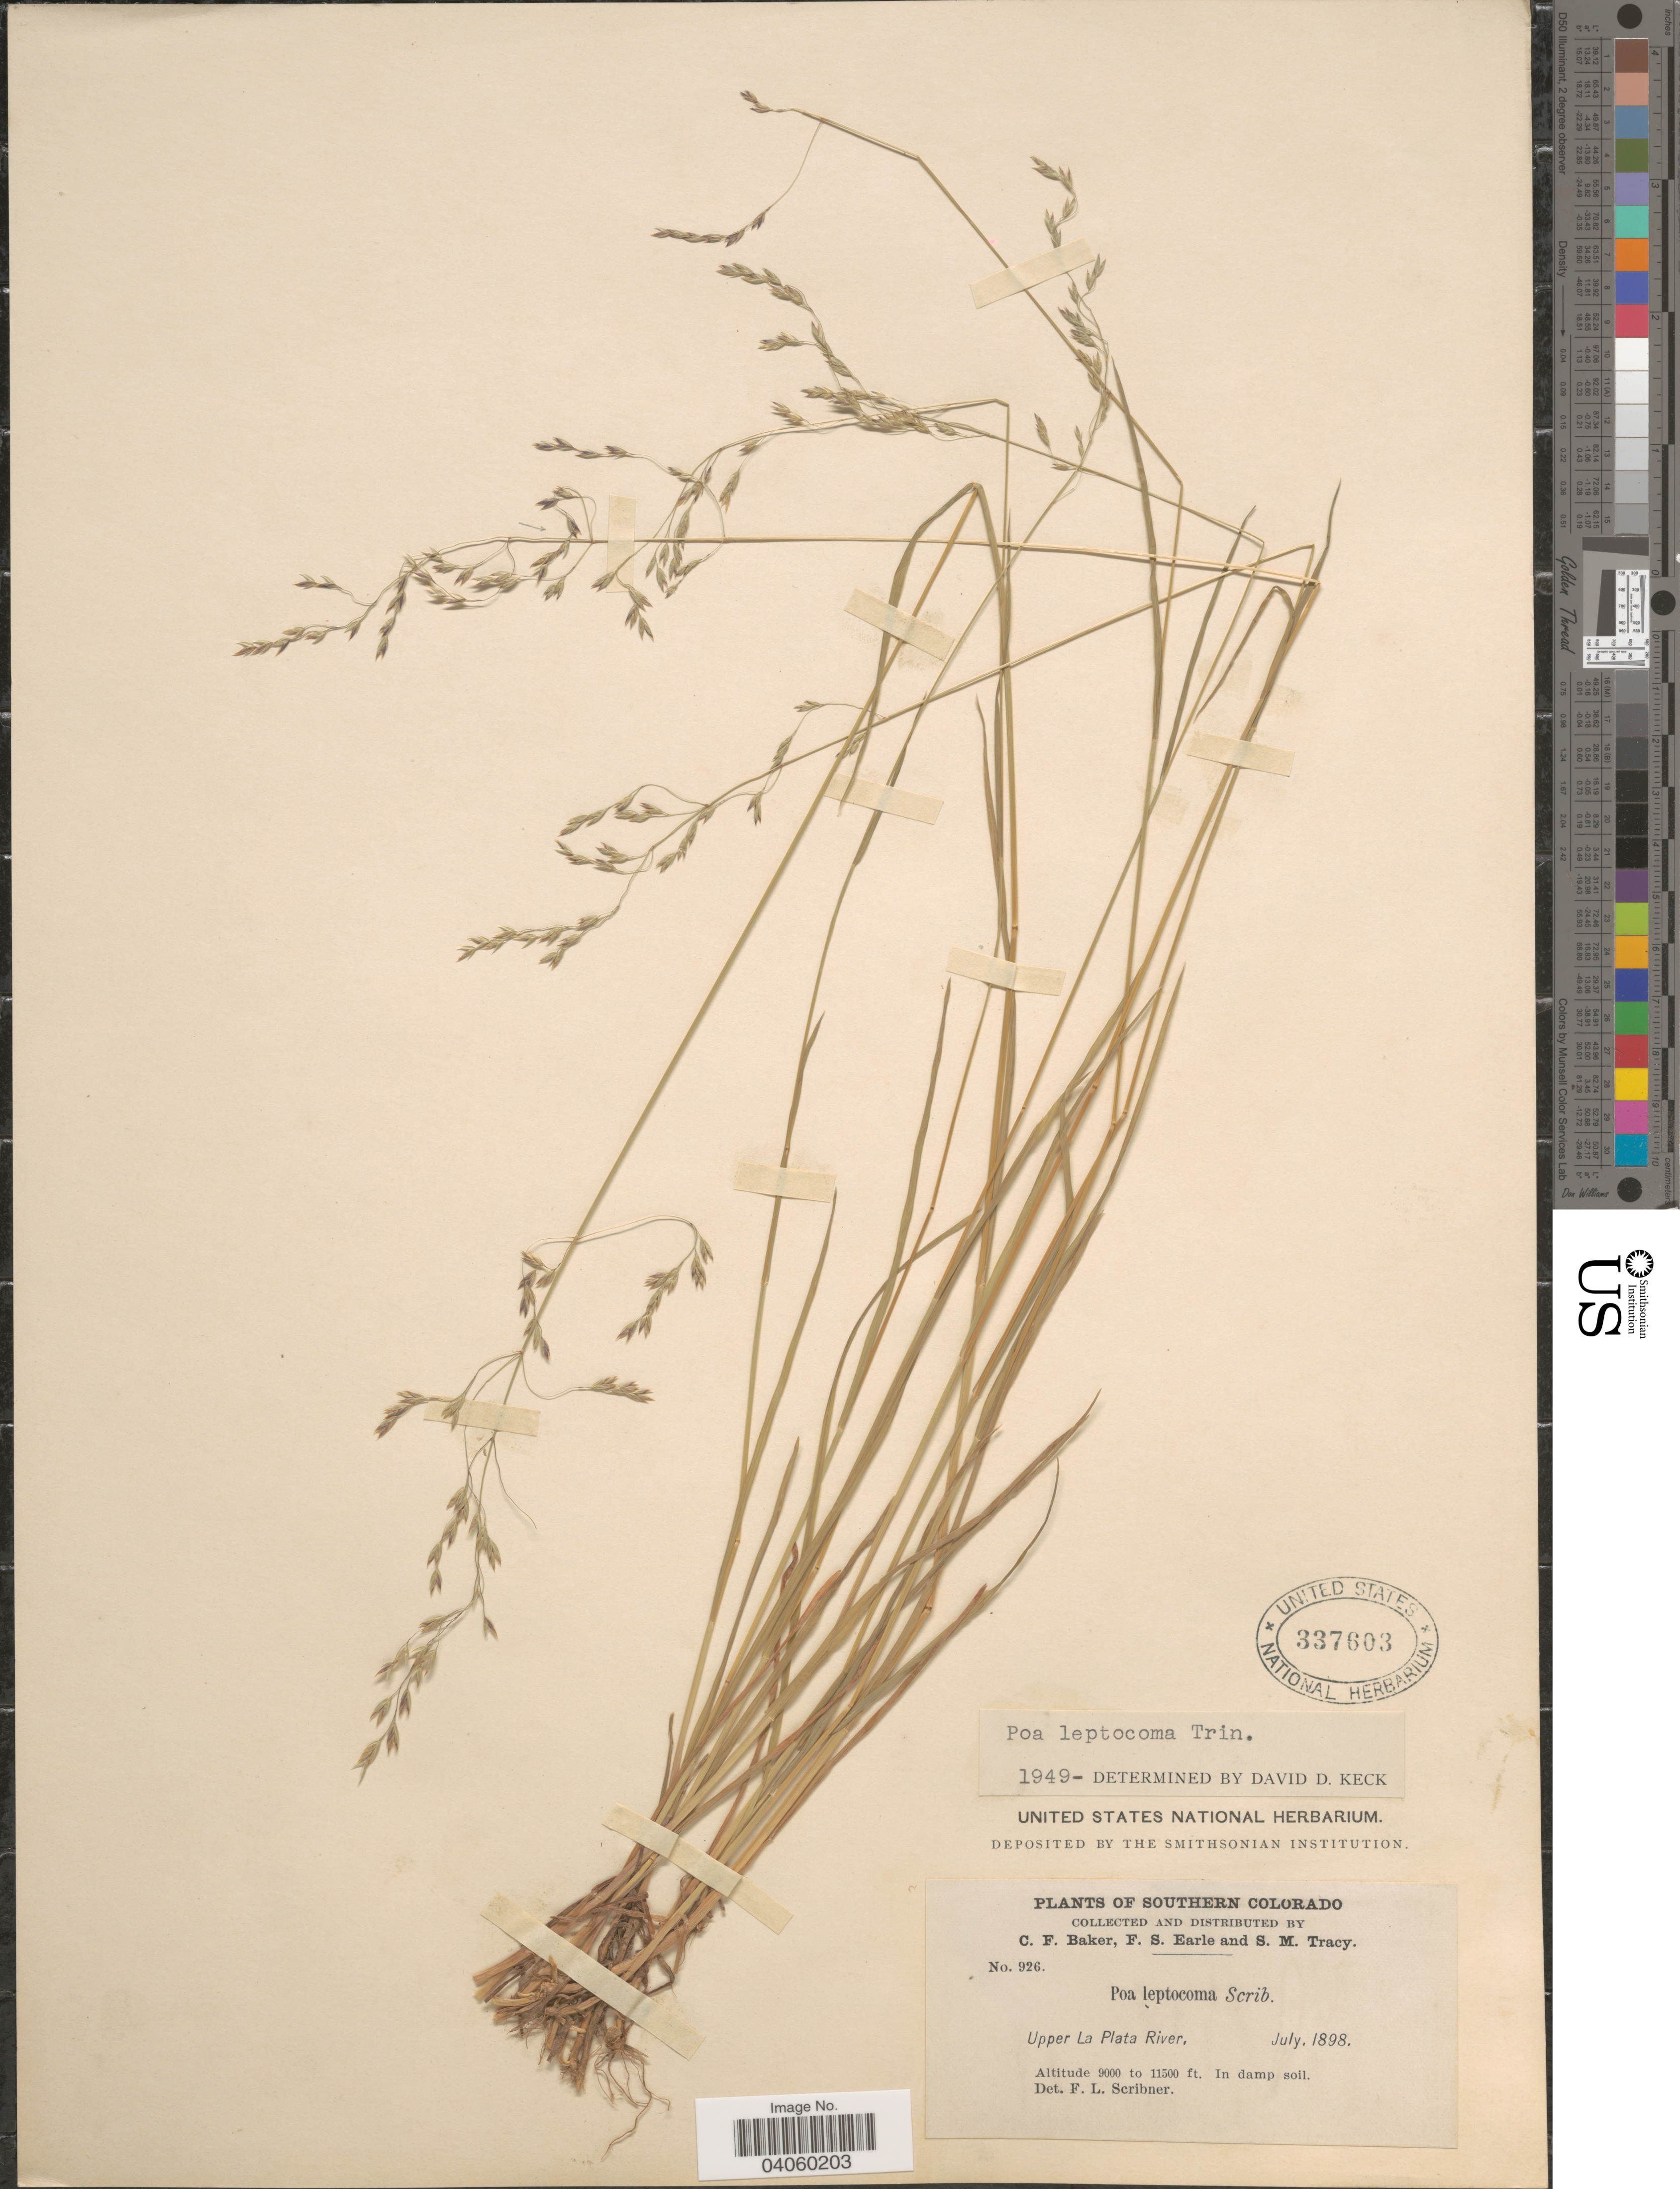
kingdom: Plantae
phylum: Tracheophyta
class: Liliopsida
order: Poales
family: Poaceae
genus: Poa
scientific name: Poa leptocoma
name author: Trin.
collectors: C. F. Baker, F. S. Earle & S. M. Tracy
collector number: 926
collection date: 1898-07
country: United States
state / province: Colorado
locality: Southern Colorado. Upper La Plata River.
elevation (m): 2743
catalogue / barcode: US 337603